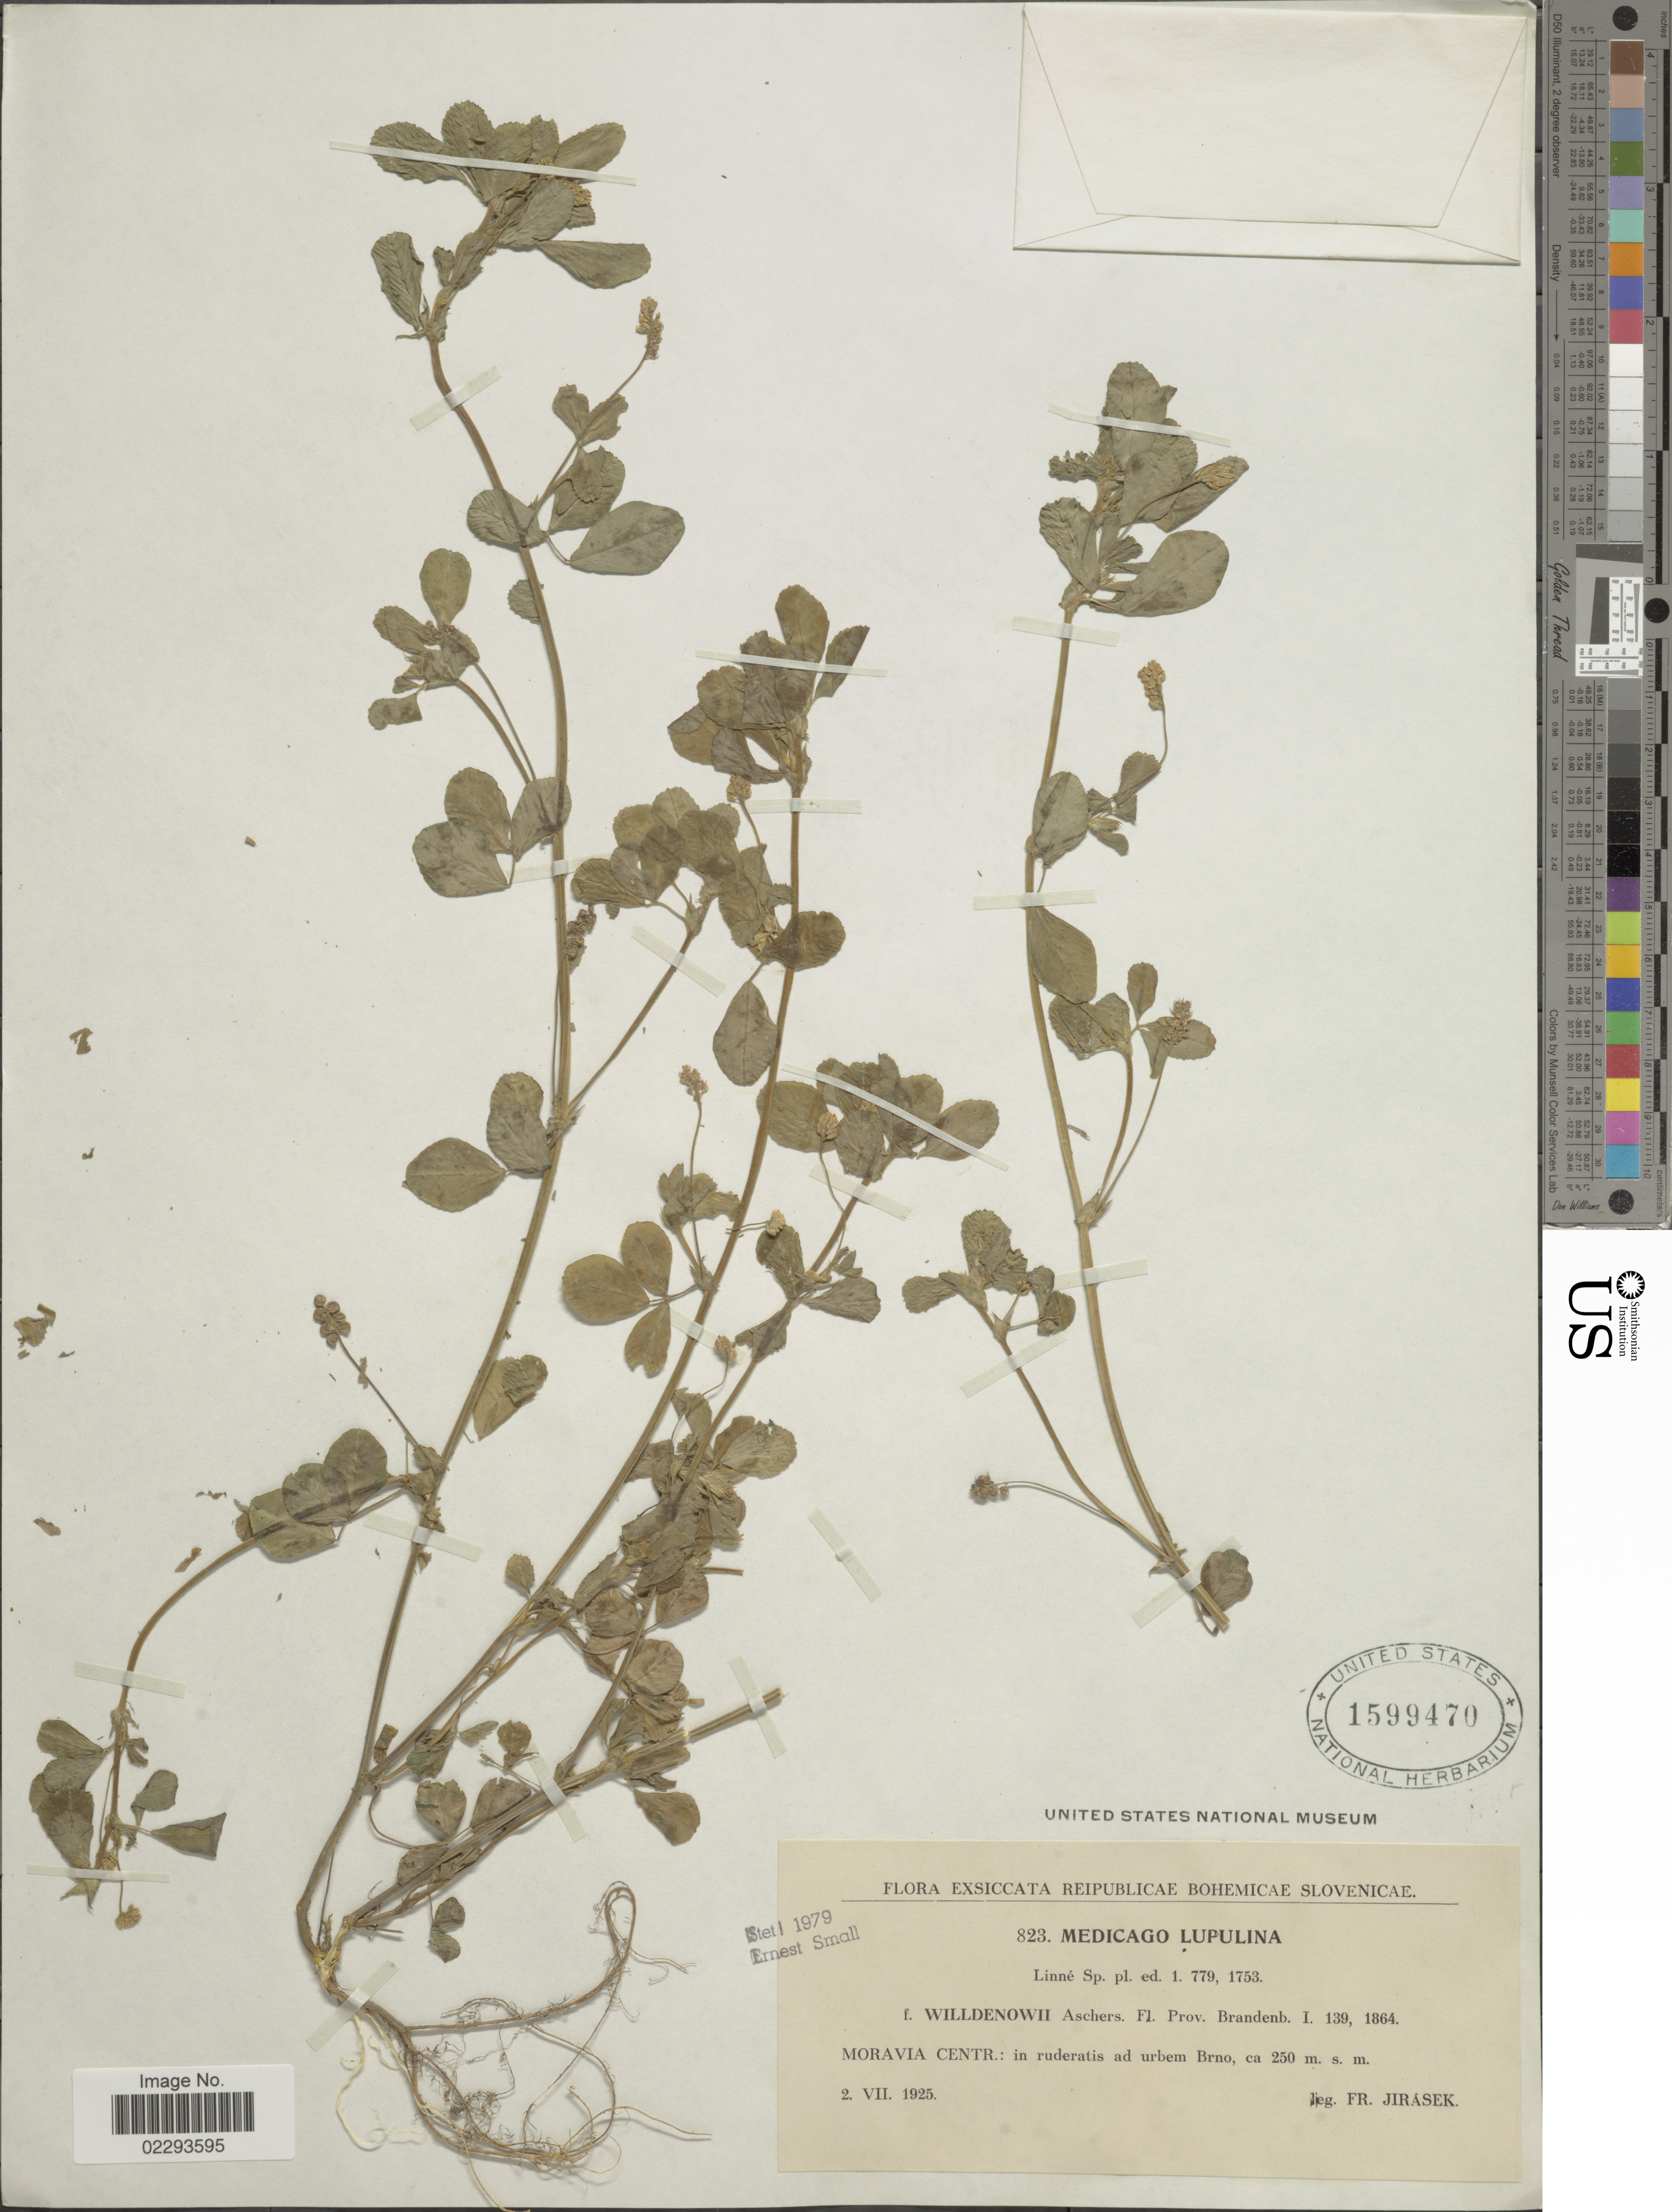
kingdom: Plantae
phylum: Tracheophyta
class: Magnoliopsida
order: Fabales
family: Fabaceae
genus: Medicago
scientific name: Medicago lupulina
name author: L.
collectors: F. Jirasek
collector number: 823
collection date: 1925-07-02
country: Slovenia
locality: Reipublicae Bohemicae Slovenicae, Moravia Centr.: in ruderatis ad urbem Brno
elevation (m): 250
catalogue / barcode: US 1599470